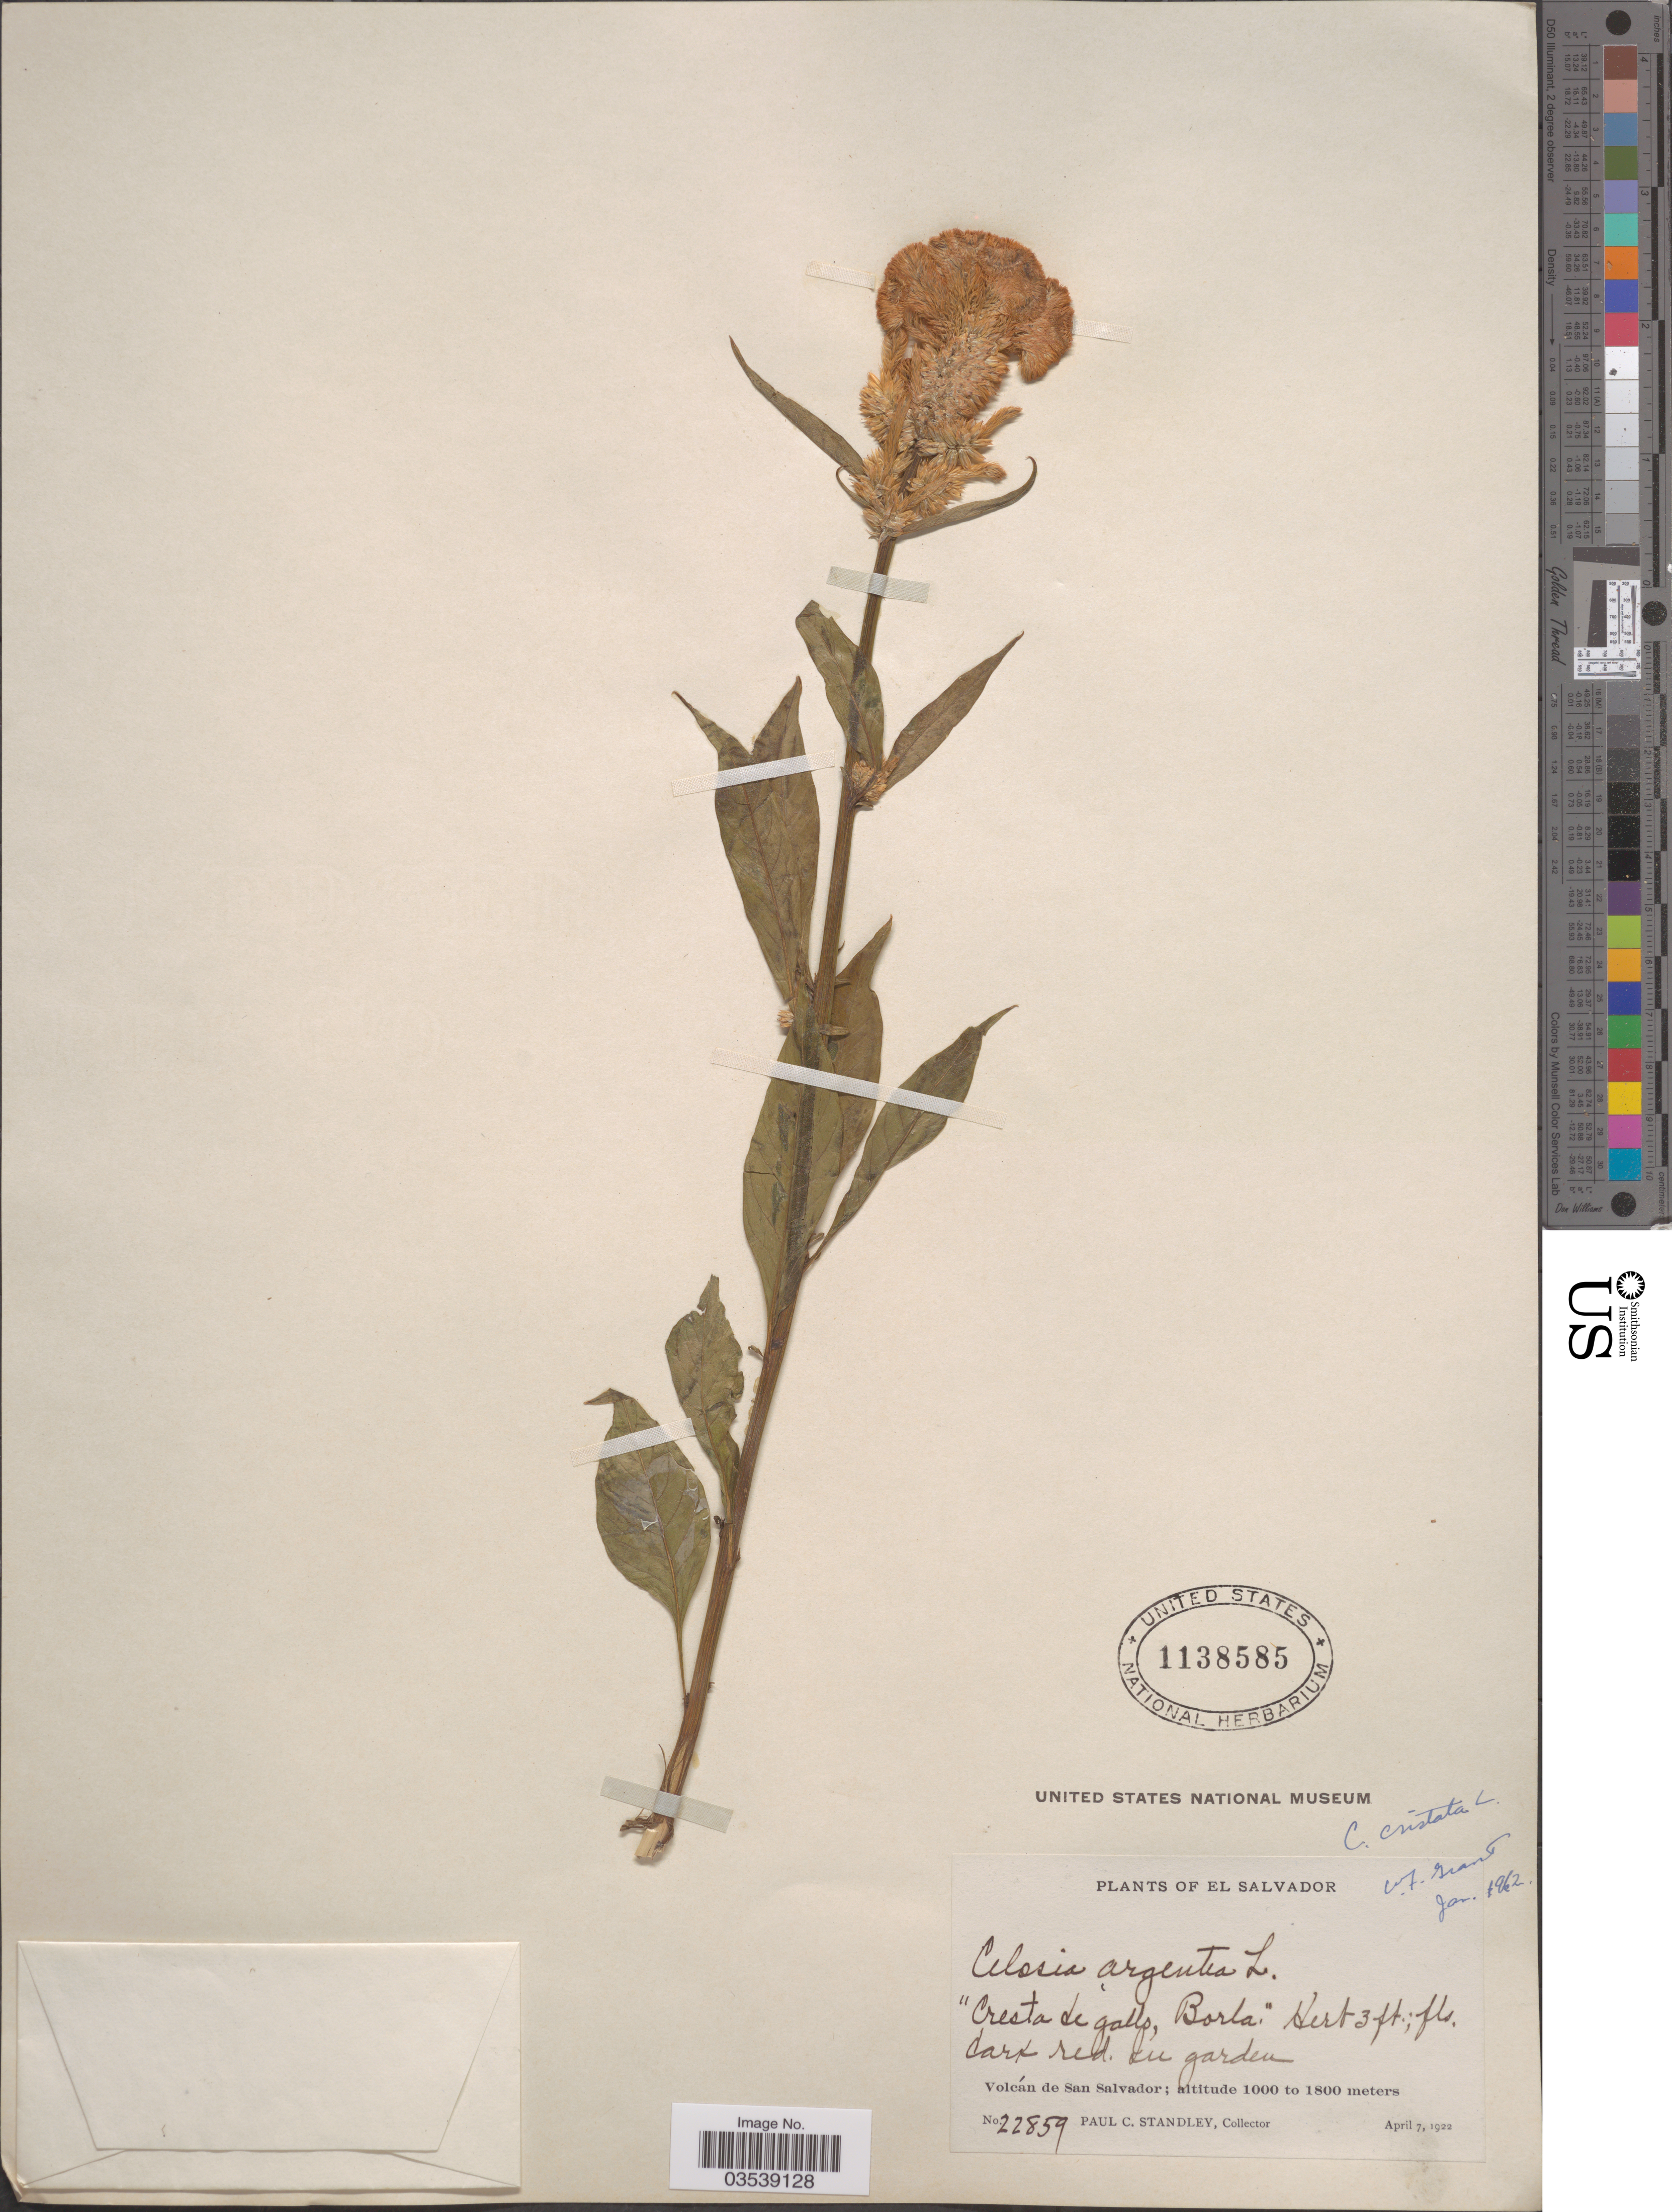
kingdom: Plantae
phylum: Tracheophyta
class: Magnoliopsida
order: Caryophyllales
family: Amaranthaceae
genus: Celosia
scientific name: Celosia cristata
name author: L.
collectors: P. C. Standley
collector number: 22859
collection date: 1922-04-07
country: El Salvador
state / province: San Salvador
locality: Volcán de San Salvador.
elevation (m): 1000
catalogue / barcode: US 1138585